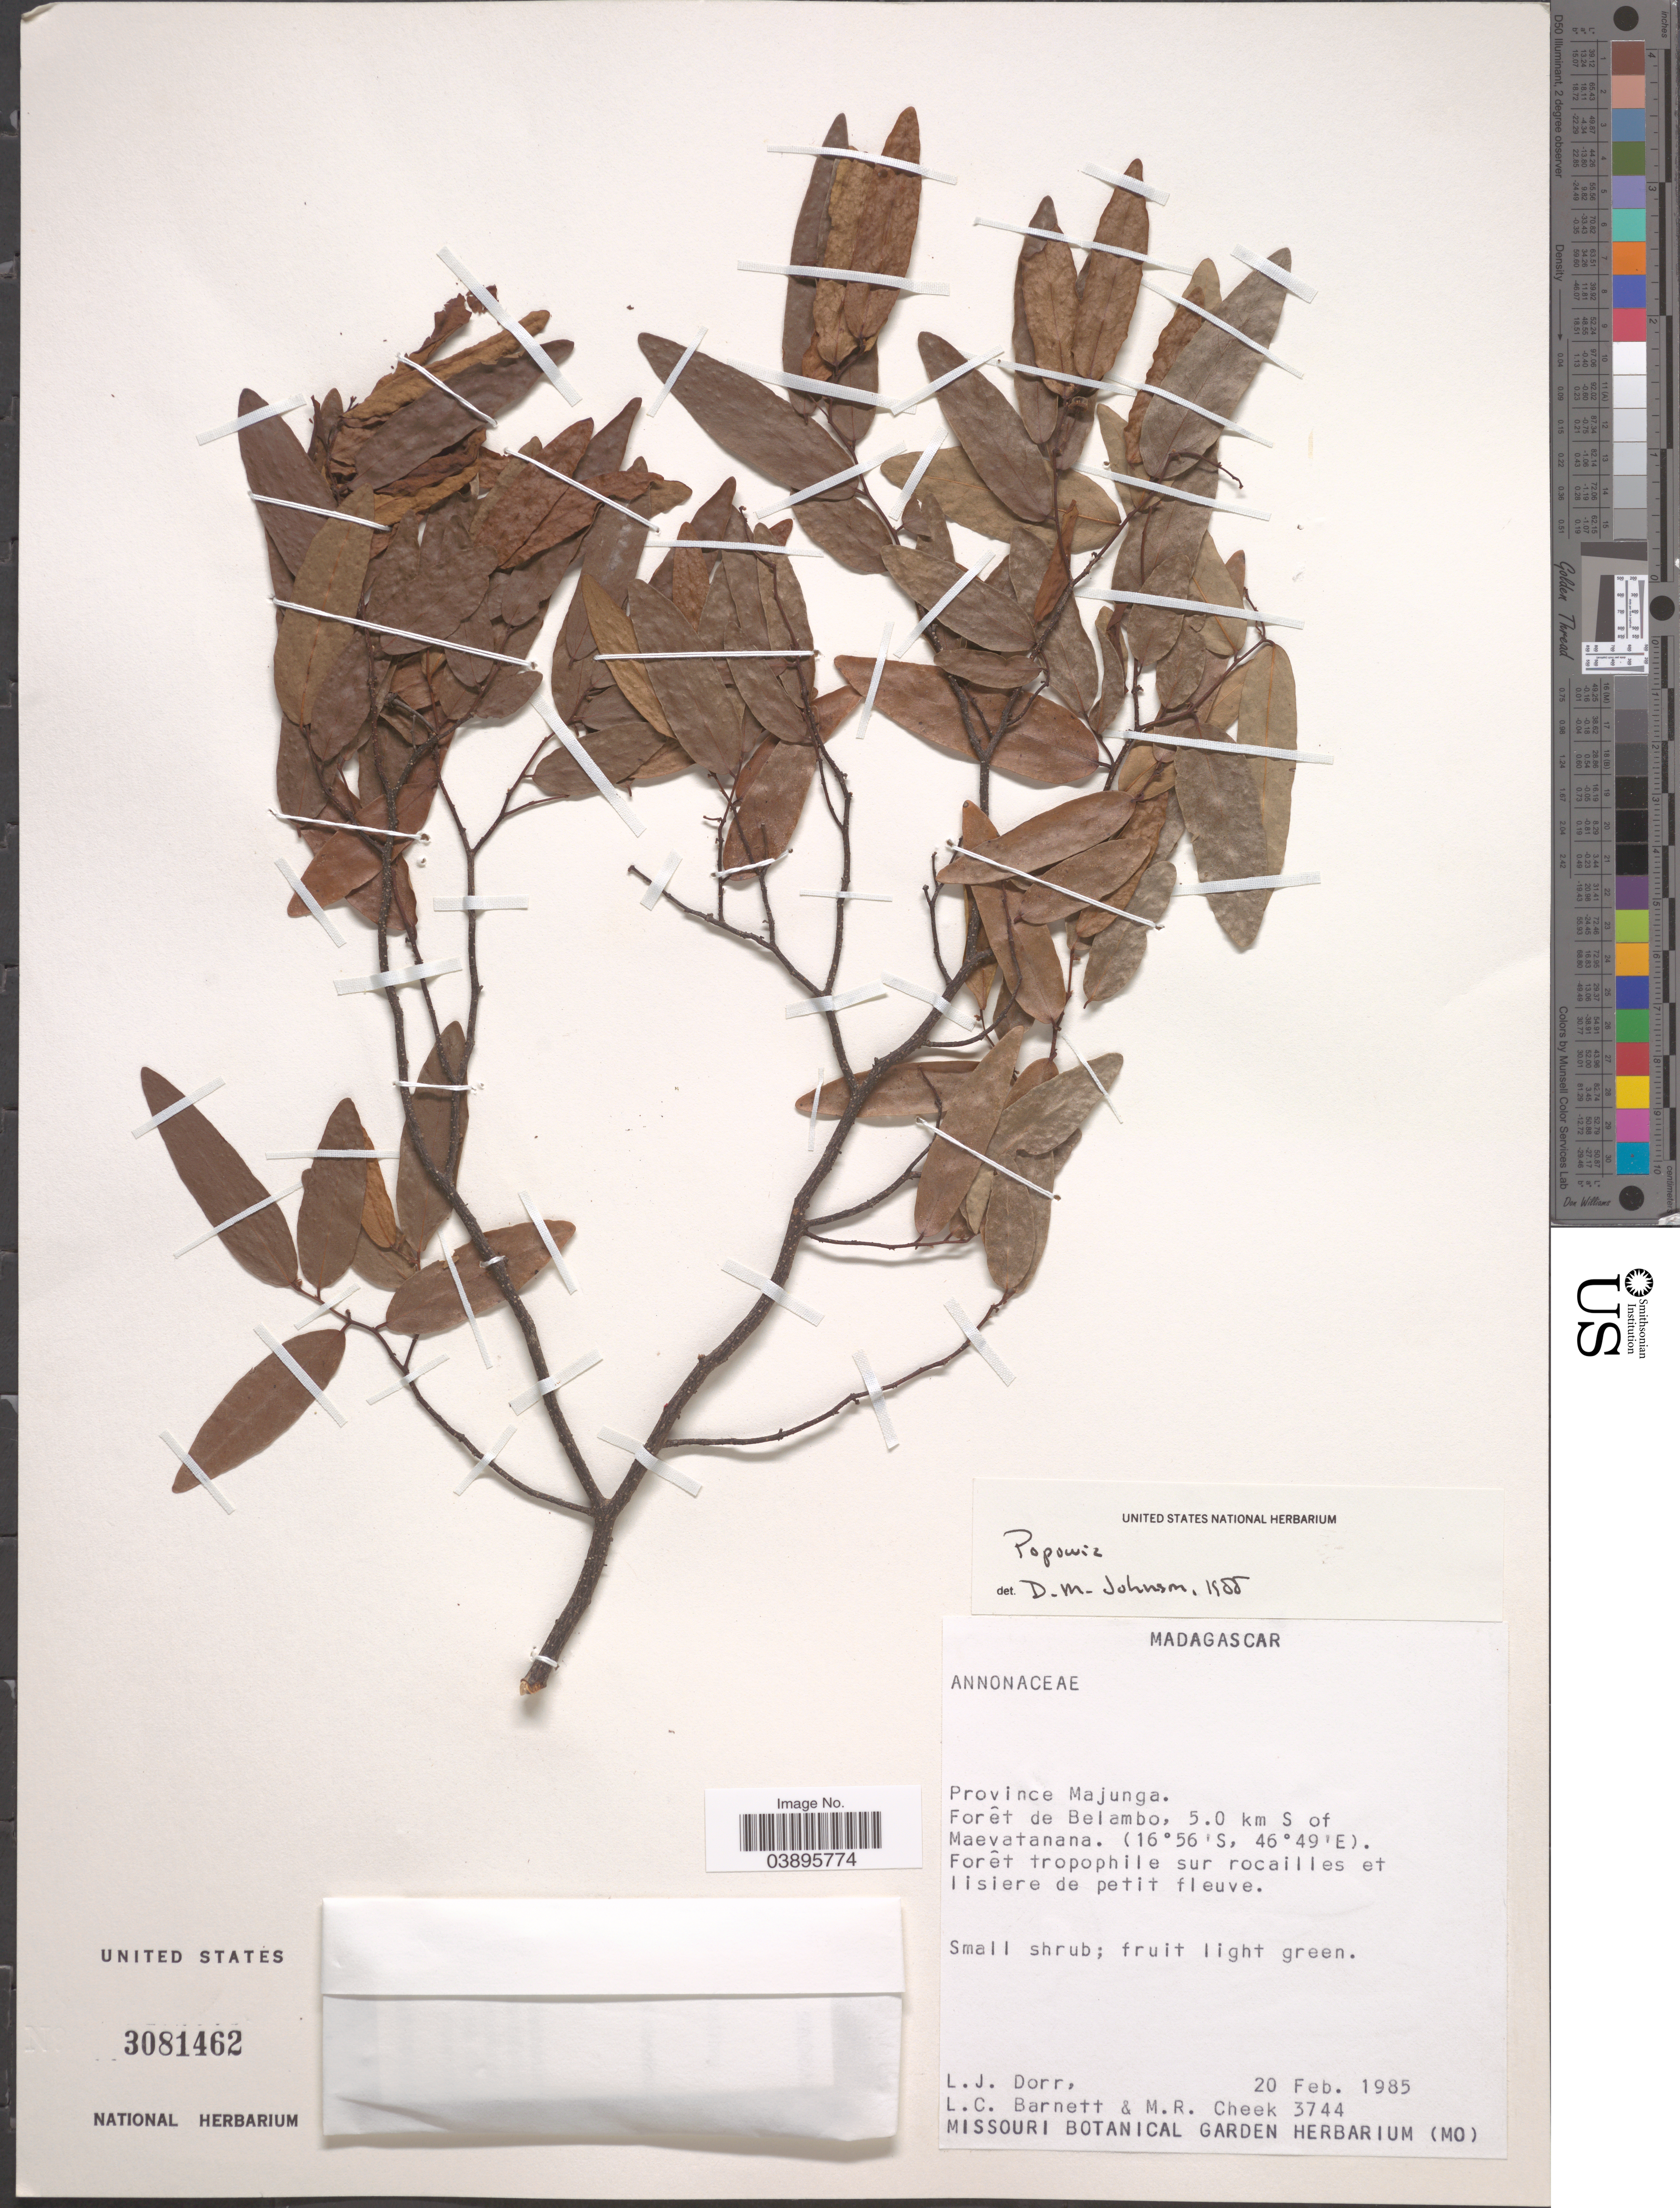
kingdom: Plantae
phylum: Tracheophyta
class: Magnoliopsida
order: Magnoliales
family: Annonaceae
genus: Popowia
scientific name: Popowia sp.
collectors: L. J. Dorr, L. C. Barnett & M. Cheek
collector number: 3744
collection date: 1985-02-20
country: Madagascar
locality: Province Majunga. Forêt de Belambo, 5.0 km S of Maevatanana.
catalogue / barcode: US 3081462